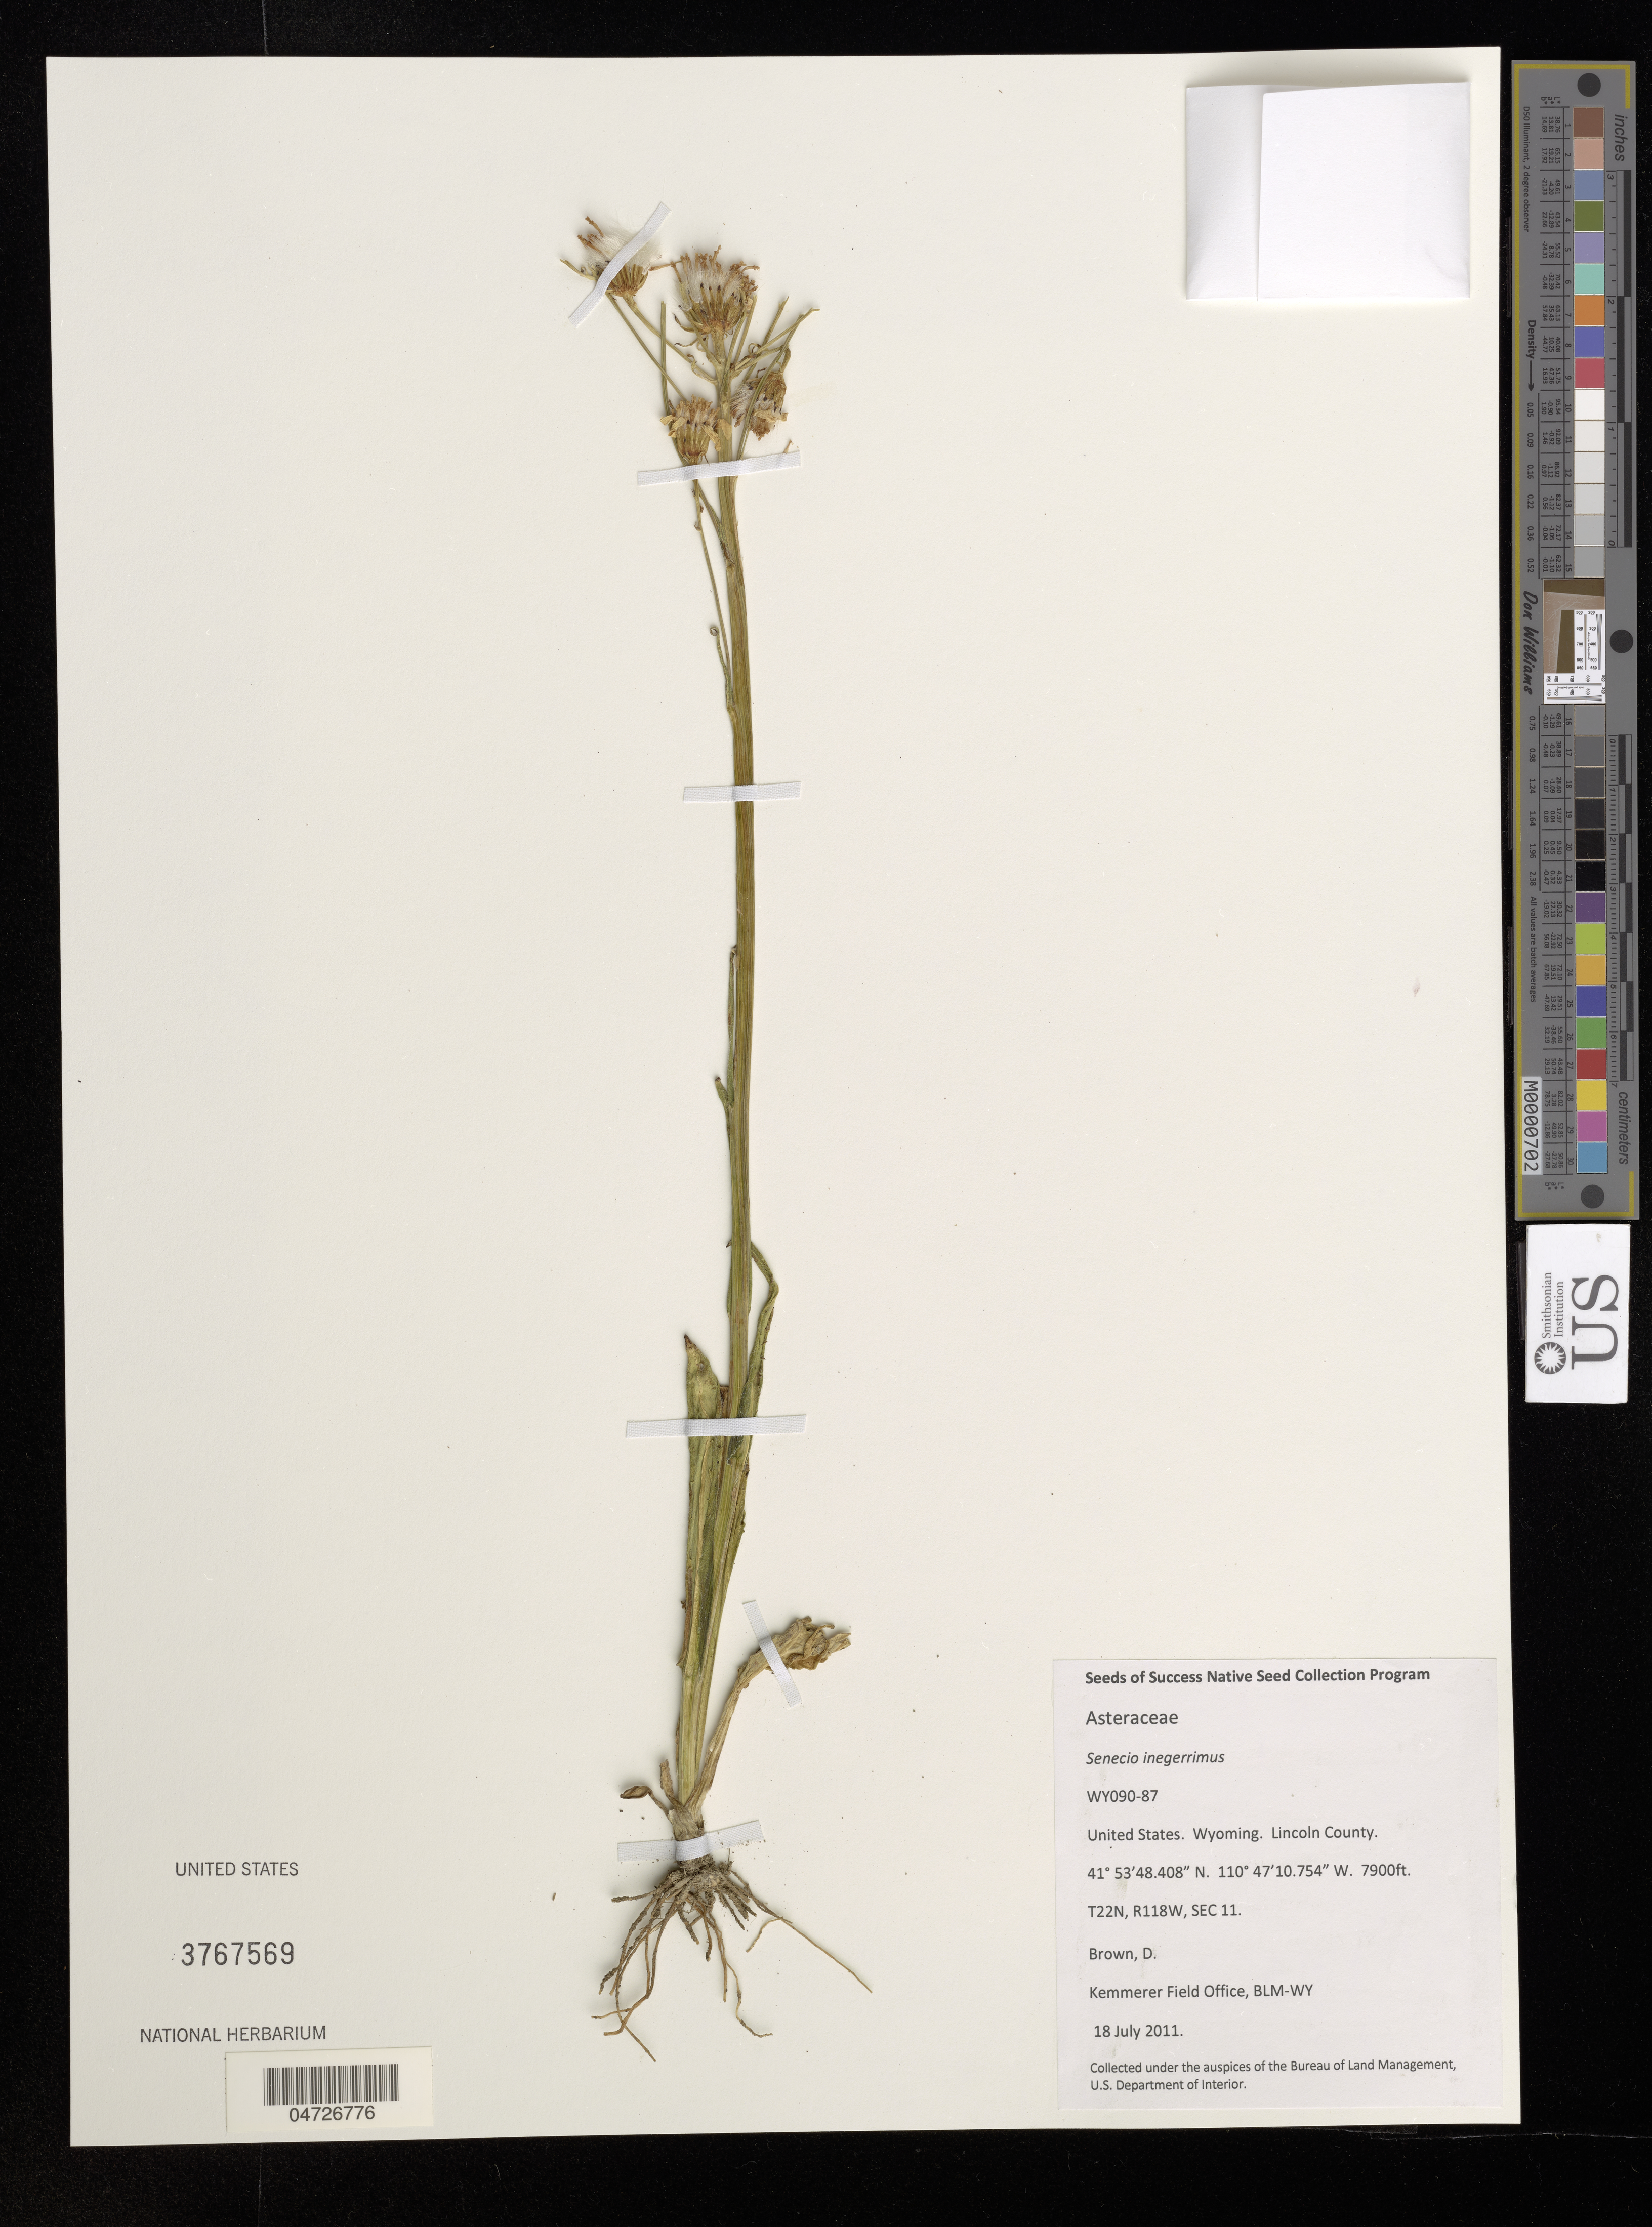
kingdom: Plantae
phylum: Tracheophyta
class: Magnoliopsida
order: Asterales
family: Asteraceae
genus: Senecio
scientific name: Senecio integerrimus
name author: Nutt.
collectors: D. Brown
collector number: WY090-87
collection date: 2011-07-18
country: United States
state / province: Wyoming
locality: Lincoln County. T22N, R118W, SEC 11.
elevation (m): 2408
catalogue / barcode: US 3767569